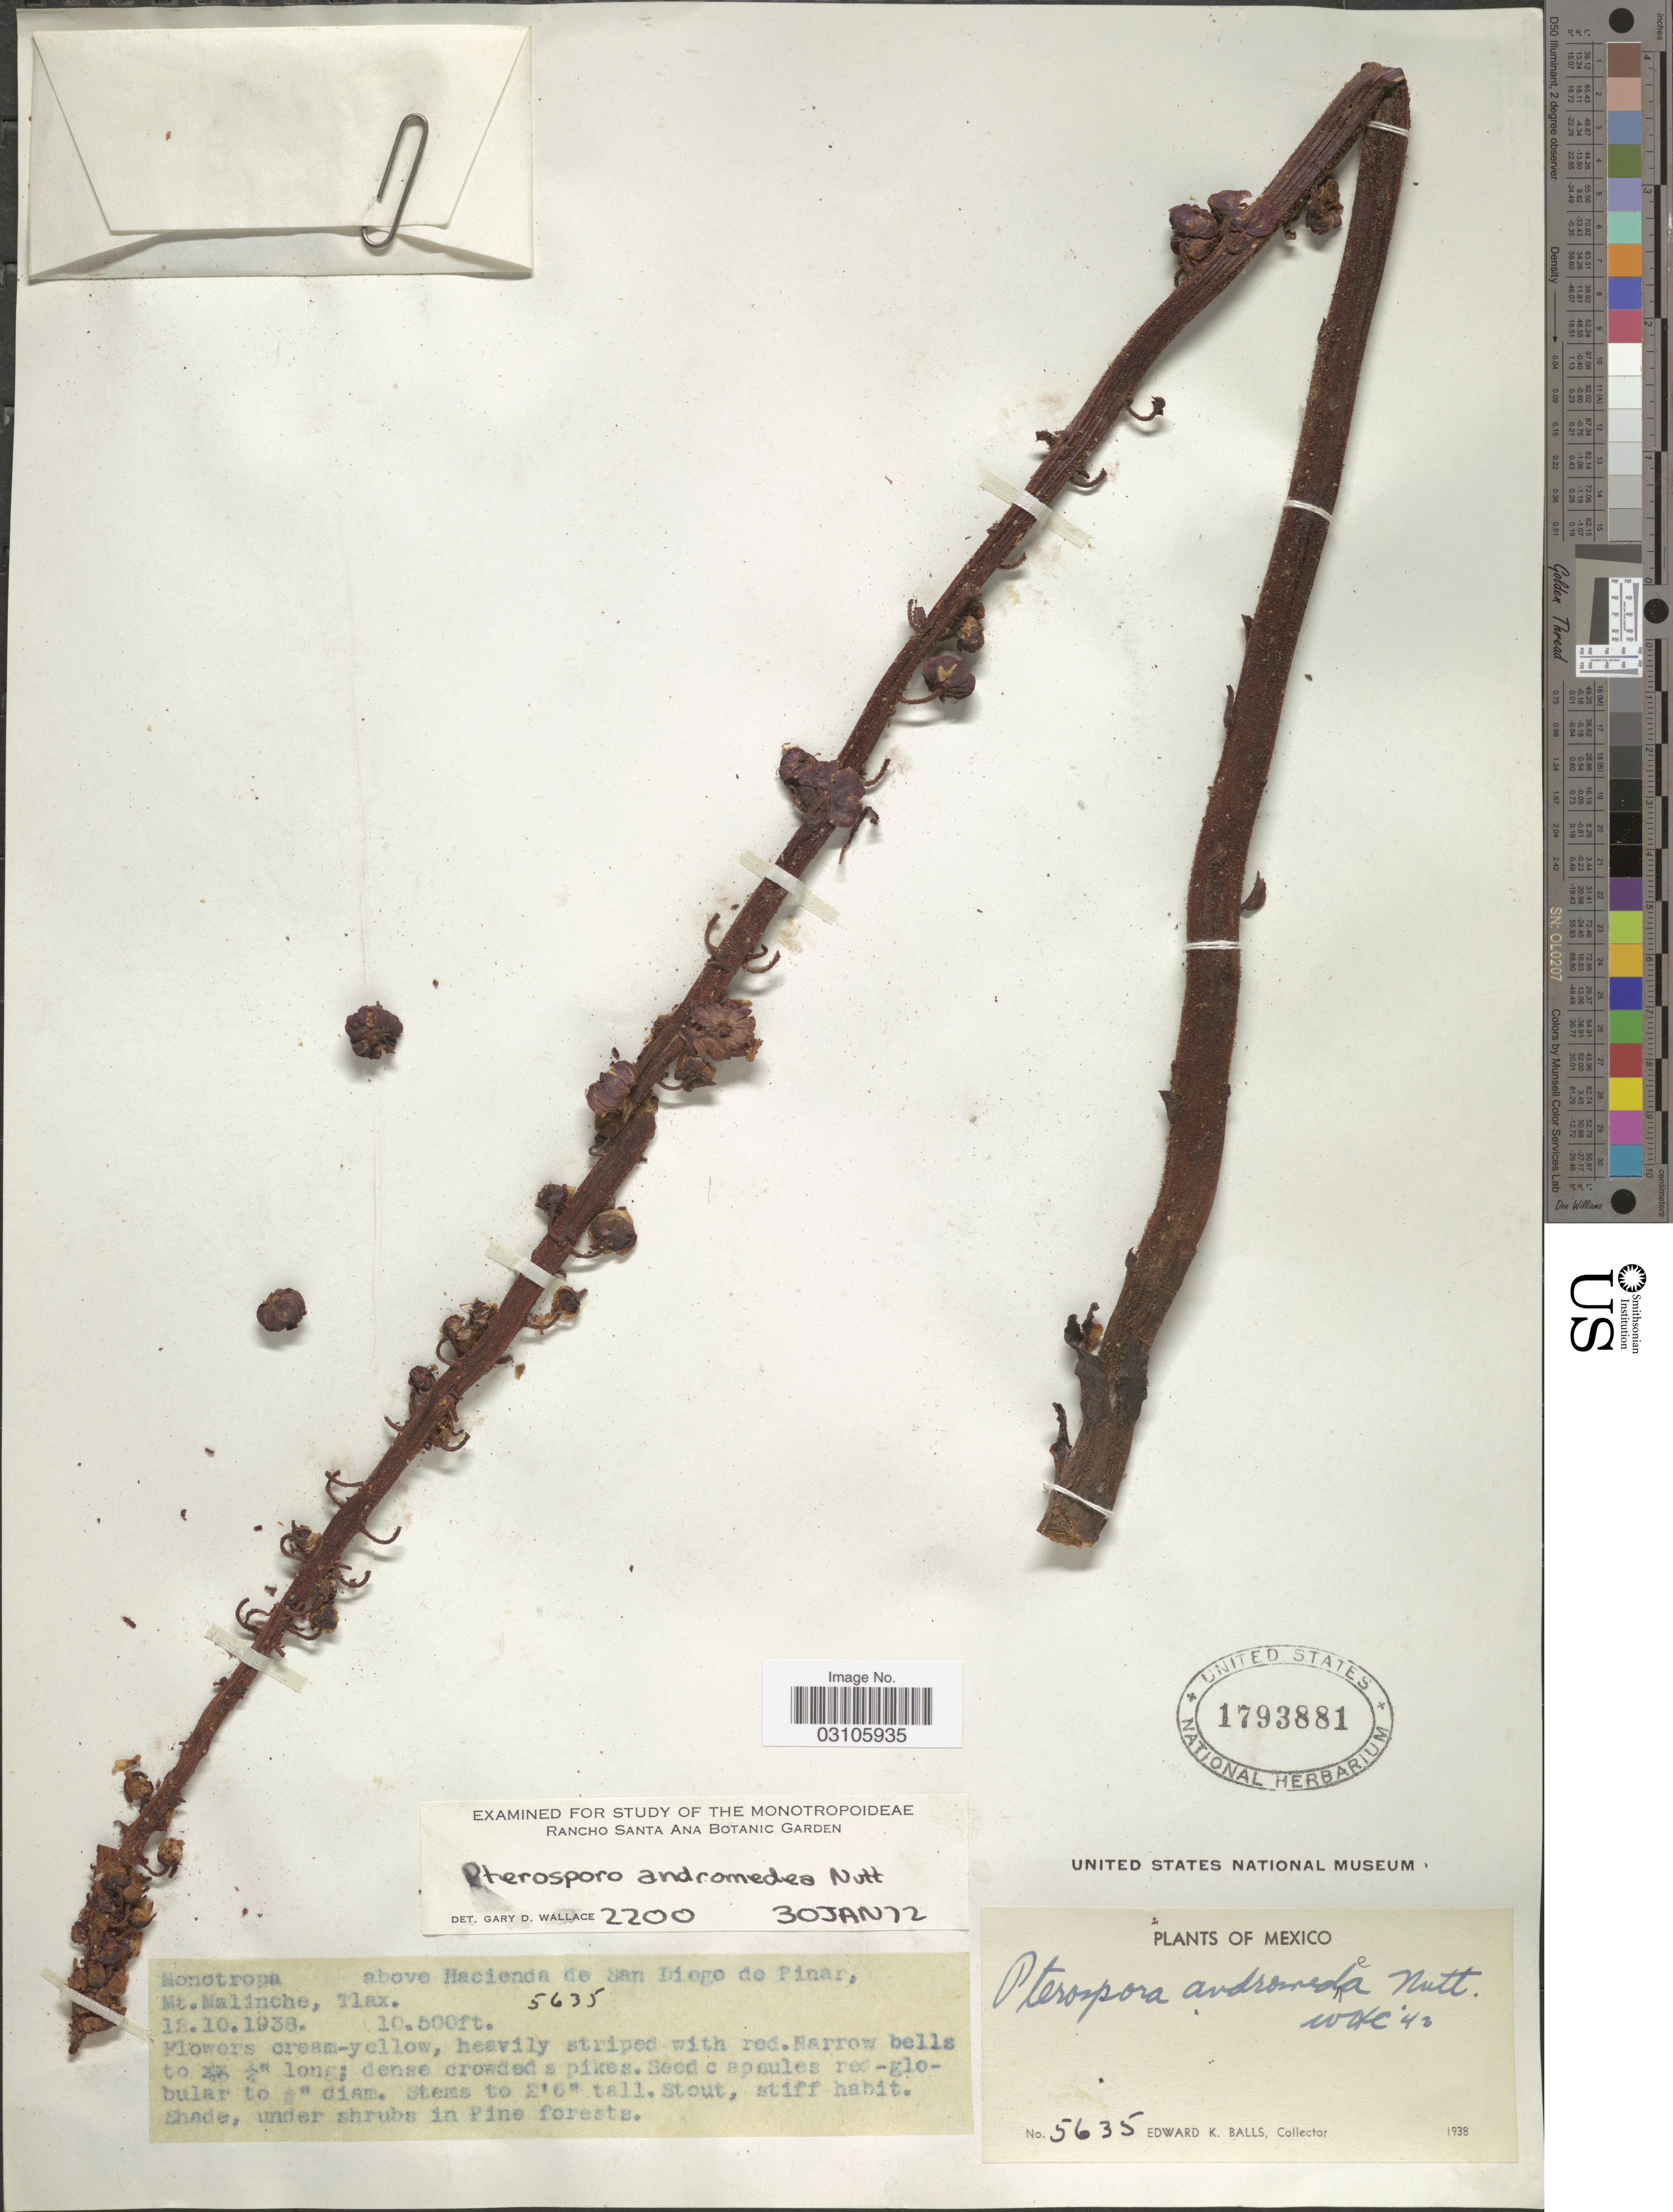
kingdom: Plantae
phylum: Tracheophyta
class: Magnoliopsida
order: Ericales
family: Ericaceae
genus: Pterospora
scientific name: Pterospora andromedea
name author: Nutt.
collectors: E. K. Balls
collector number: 5635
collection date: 1938-10-12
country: Mexico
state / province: Tlaxcala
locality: Above Hacienda de San Diego de Pinar, Mt. Malinche, Tlax.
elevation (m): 3200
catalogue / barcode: US 1793881